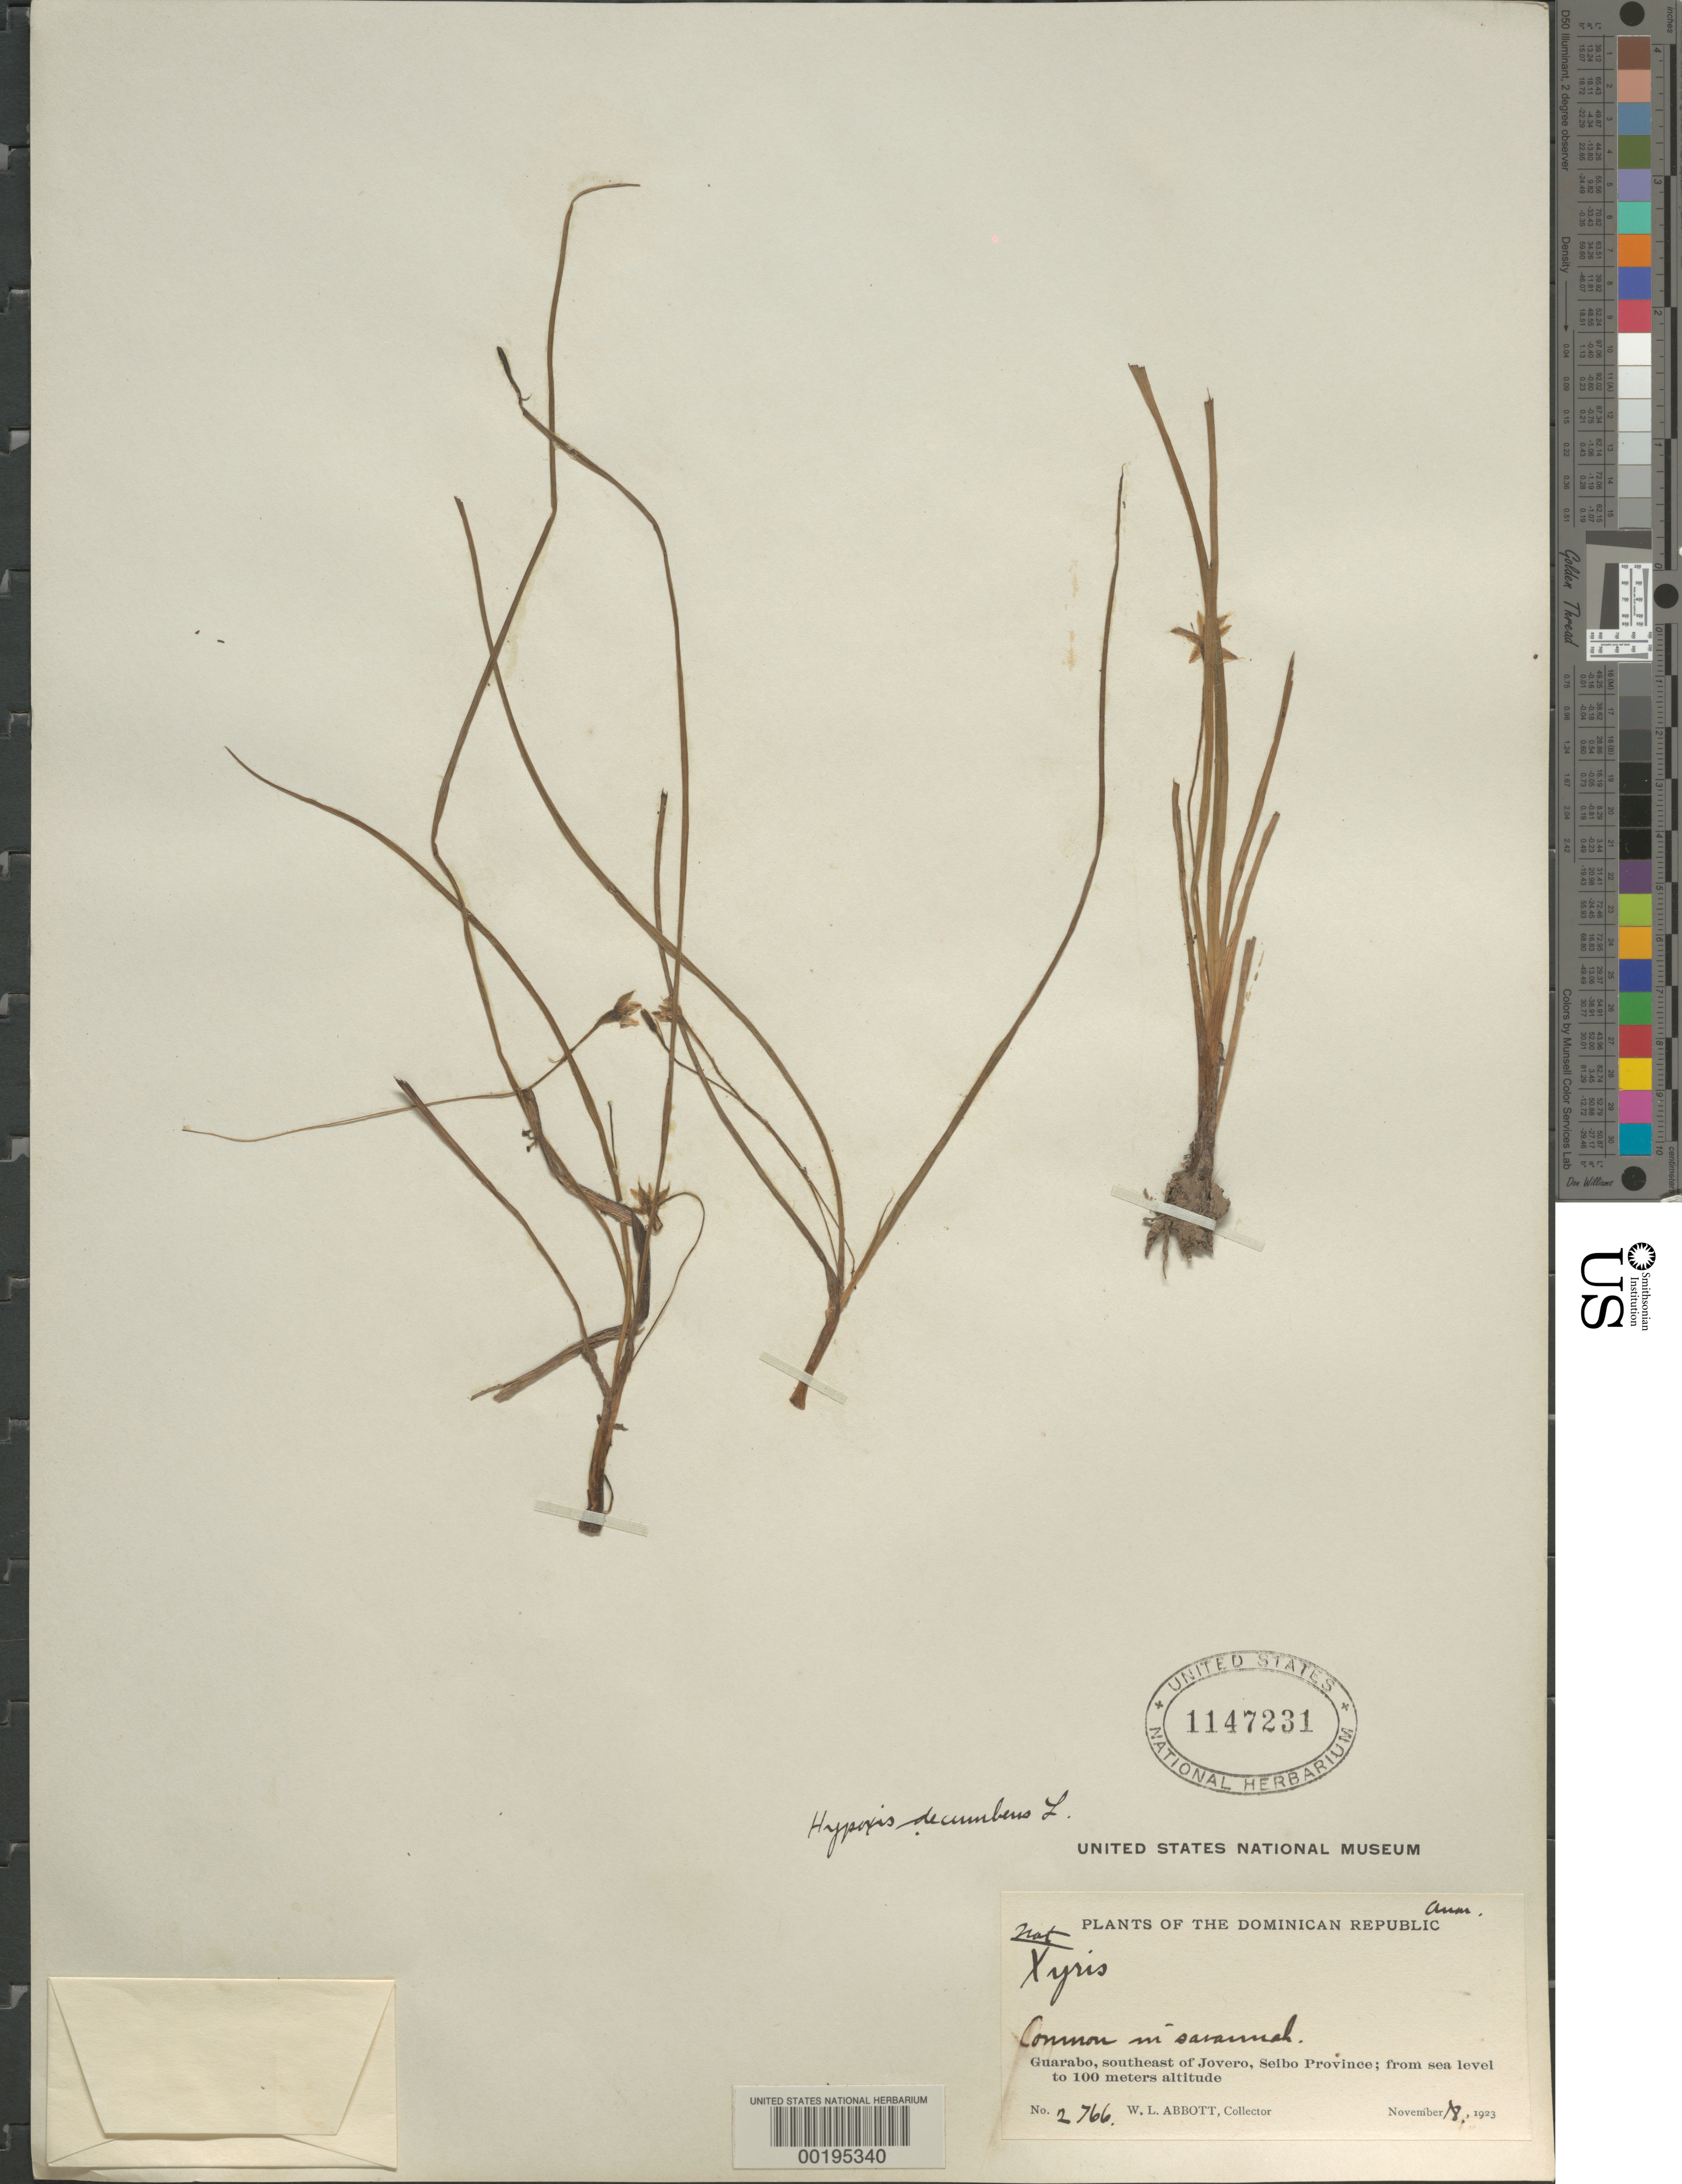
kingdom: Plantae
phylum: Tracheophyta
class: Liliopsida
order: Asparagales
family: Hypoxidaceae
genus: Hypoxis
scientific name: Hypoxis decumbens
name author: L.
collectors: W. L. Abbott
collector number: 2766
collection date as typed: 18 Nov 1923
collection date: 1923-11-18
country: Dominican Republic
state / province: El Seíbo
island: Hispaniola Island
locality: Guarabo, se of jovero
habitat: Savanna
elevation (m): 0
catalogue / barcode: US 1147231